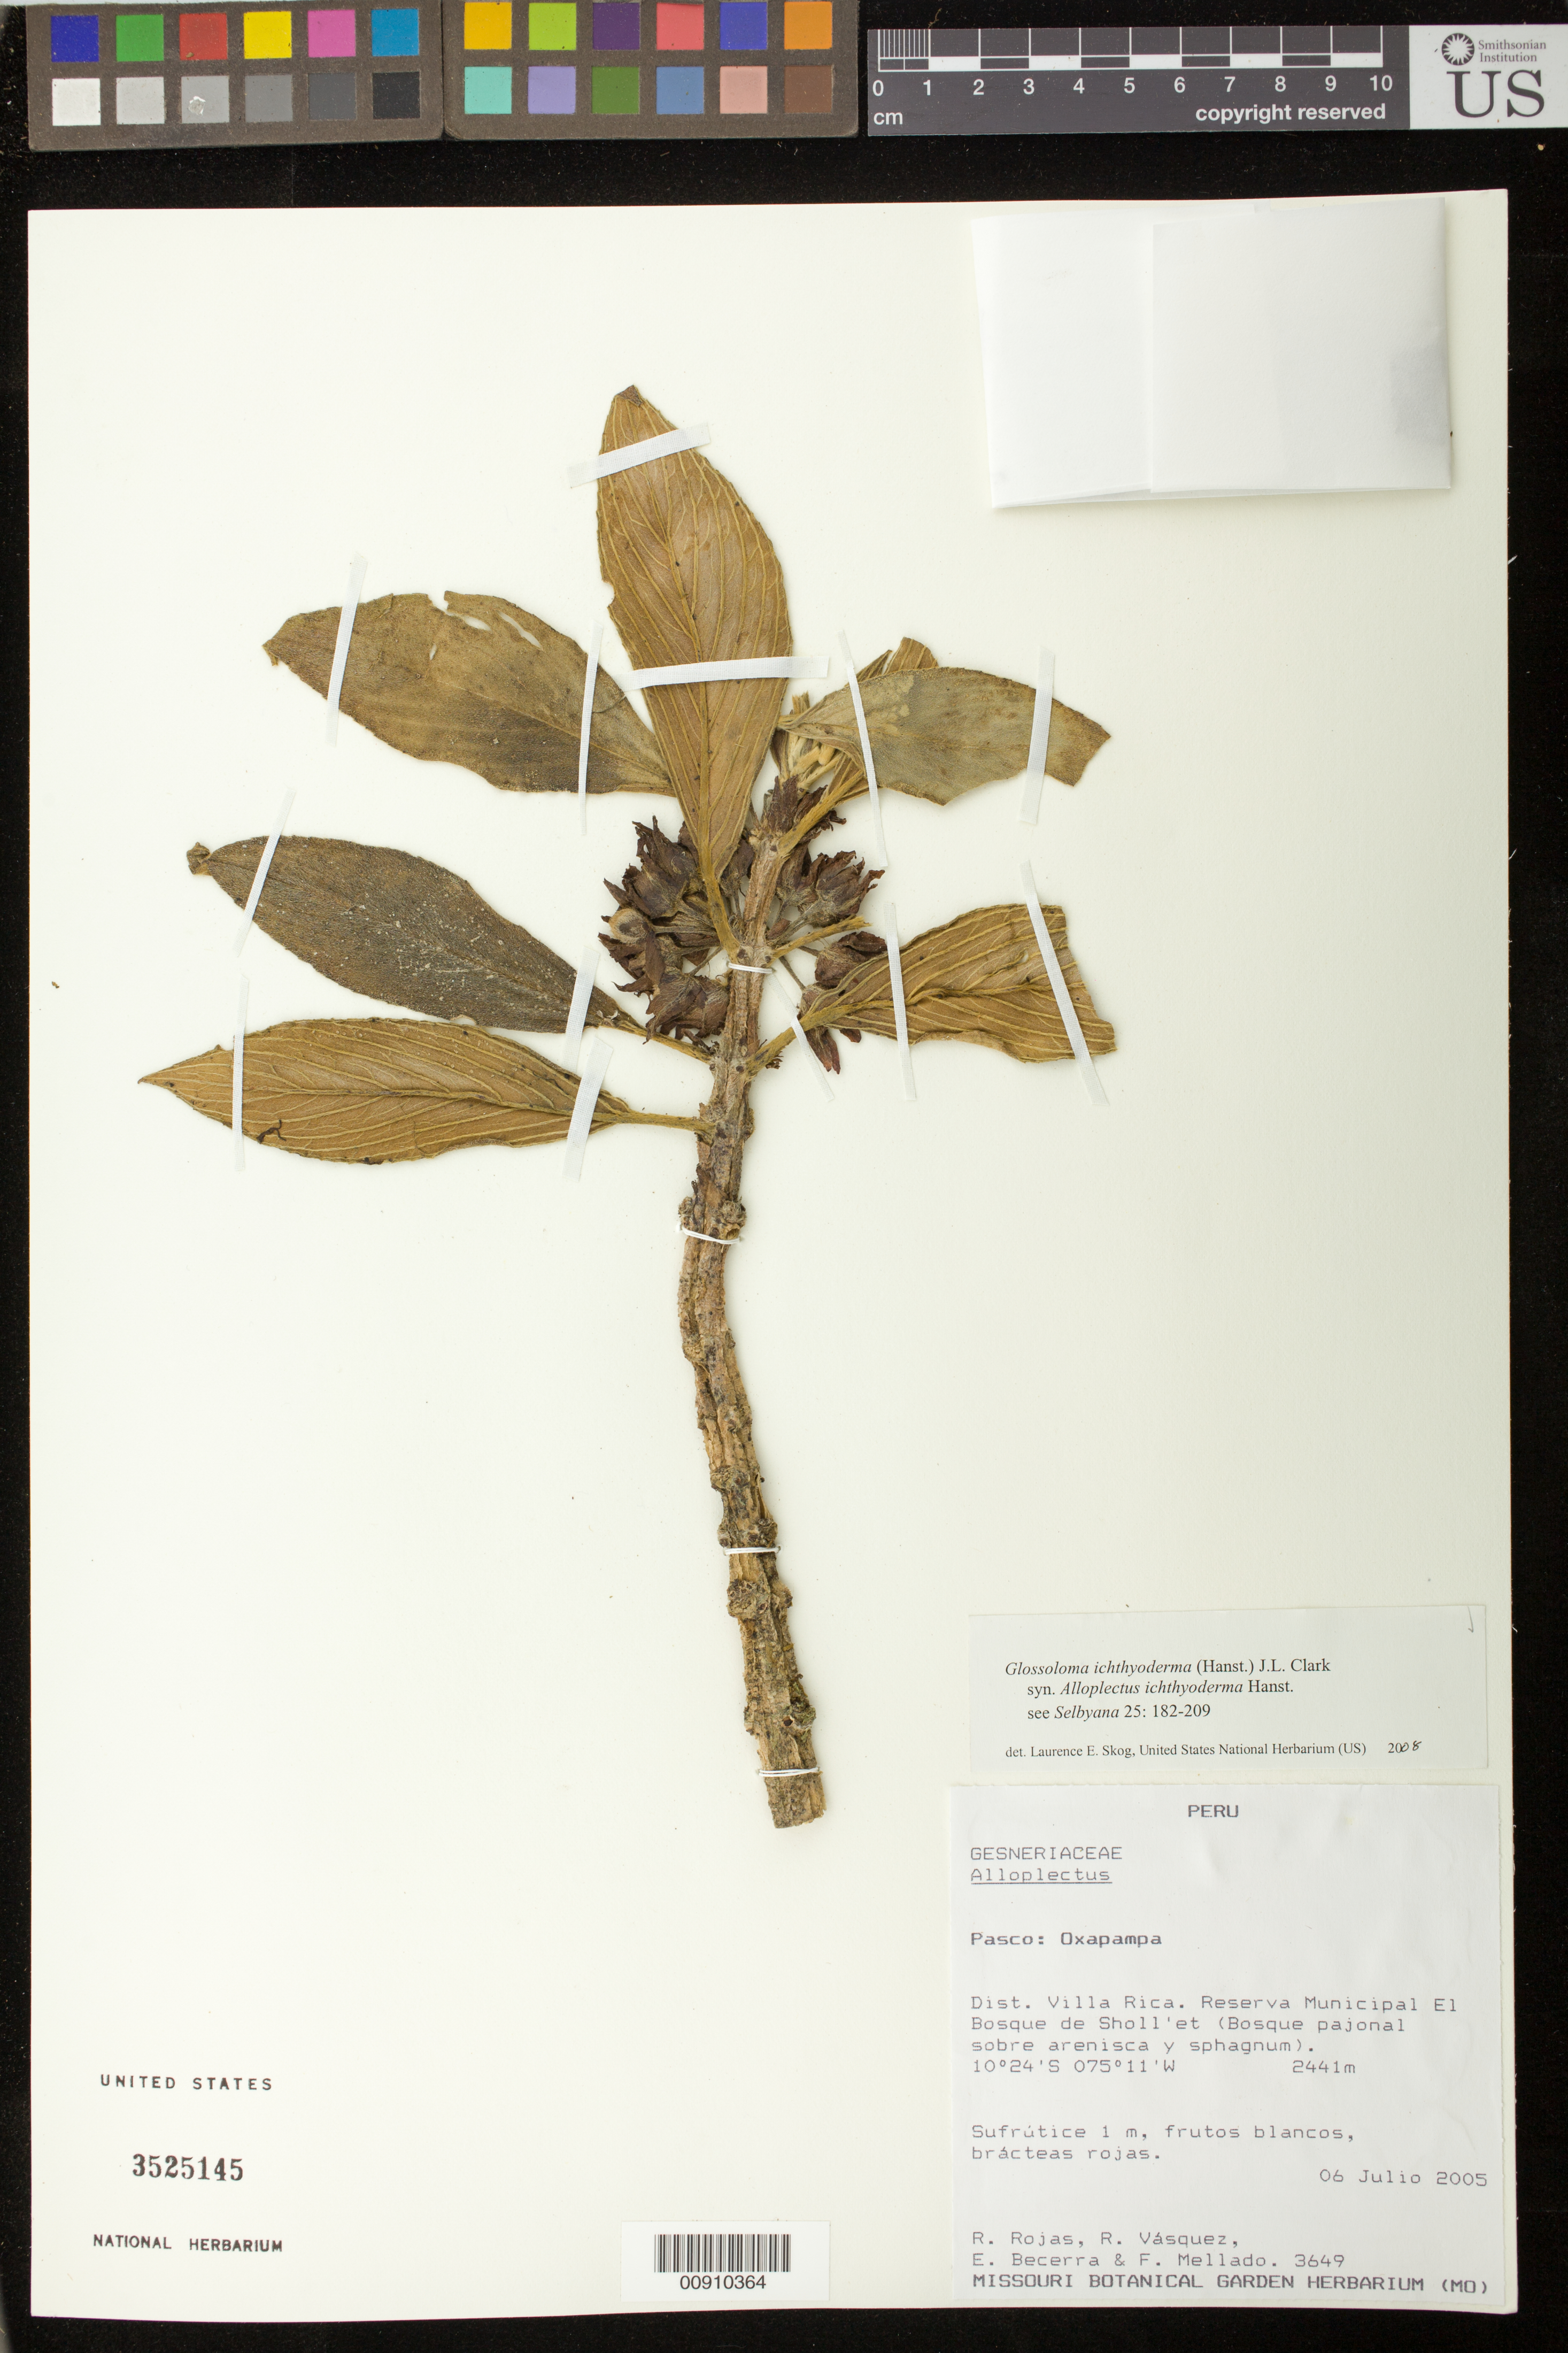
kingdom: Plantae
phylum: Tracheophyta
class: Magnoliopsida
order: Lamiales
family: Gesneriaceae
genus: Glossoloma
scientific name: Glossoloma ichthyoderma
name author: (Hanst.) J.L. Clark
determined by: Skog, Laurence E.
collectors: R. Rojas, R. Vásquez, E. Becerra & F. Mellado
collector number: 3649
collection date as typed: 06 Jul 2005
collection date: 2005-07-06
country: Peru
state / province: Pasco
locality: Pasco: Oxapampa. Dist. Villa Rica. Reserva Municipal El Bosque de Sholl'et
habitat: Bosque pajonal sobre arenisca y sphagnum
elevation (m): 2441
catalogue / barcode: US 3525145